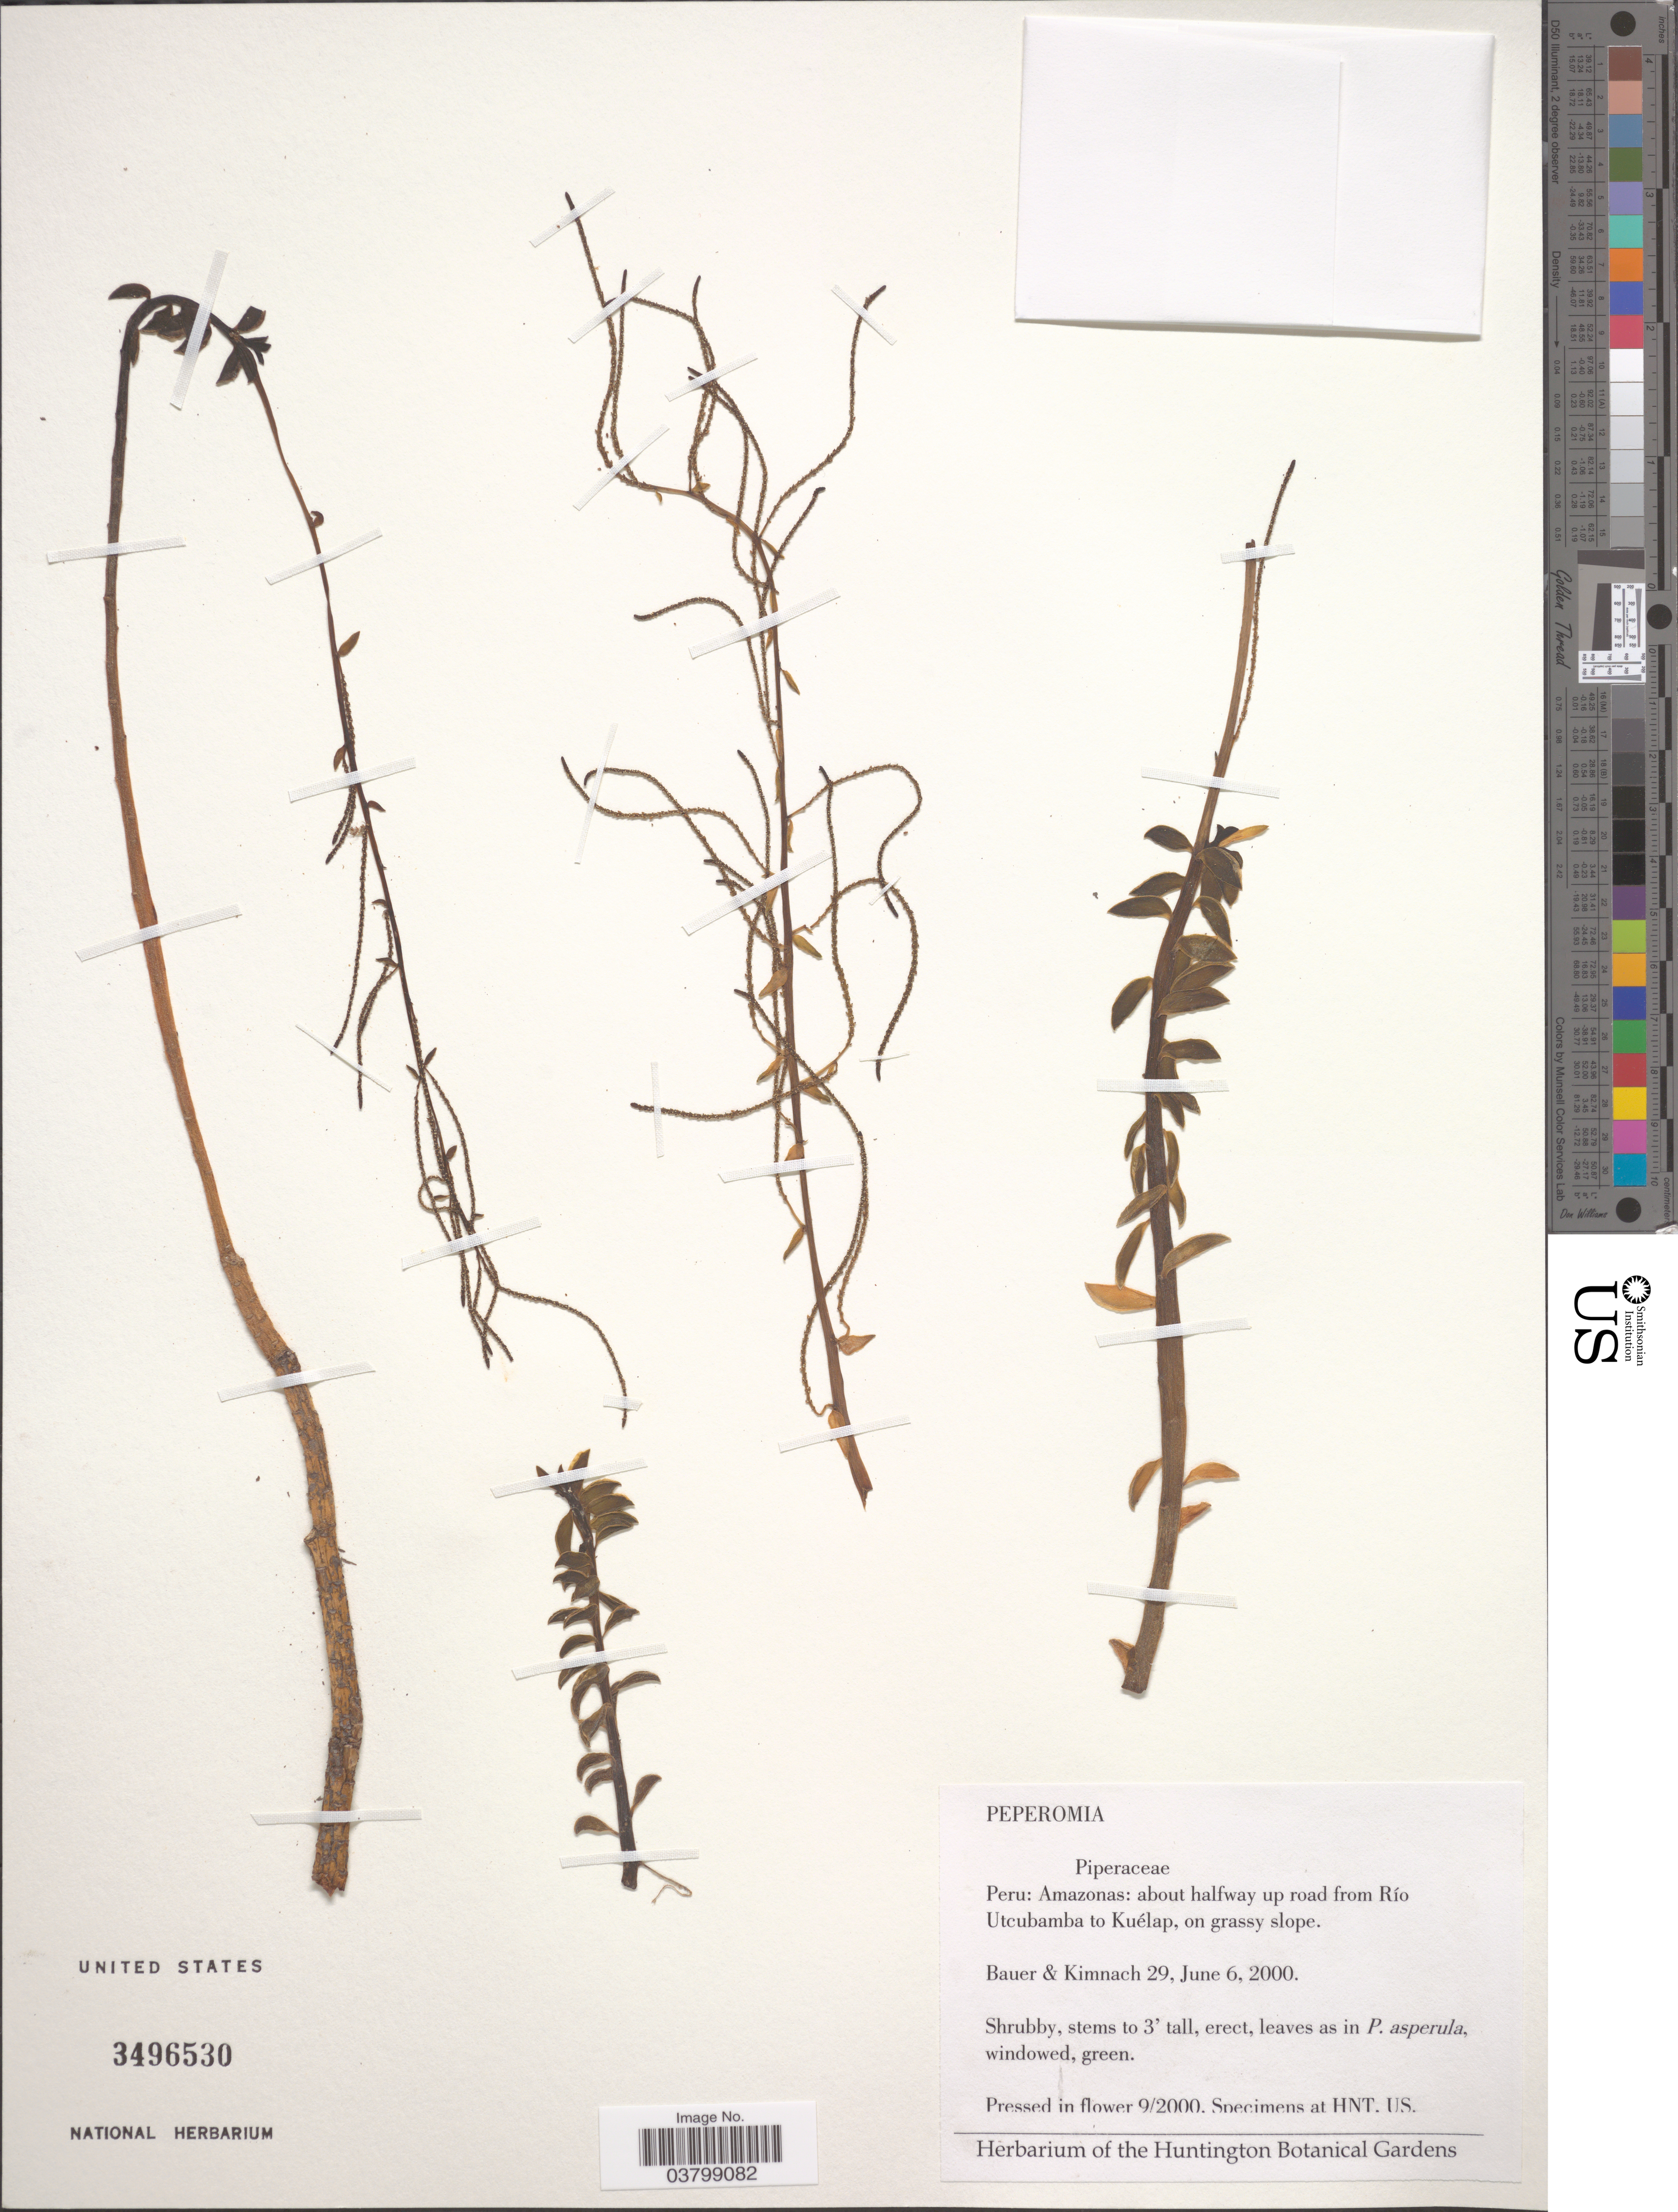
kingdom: Plantae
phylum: Tracheophyta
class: Magnoliopsida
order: Piperales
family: Piperaceae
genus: Peperomia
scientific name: Peperomia sp.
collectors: -. Bauer & -. Kimnach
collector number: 29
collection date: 2000-06-06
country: Peru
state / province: Amazonas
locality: About halfway up road from Río Utcubamba to Kuélap, on grassy slope.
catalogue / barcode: US 3496530